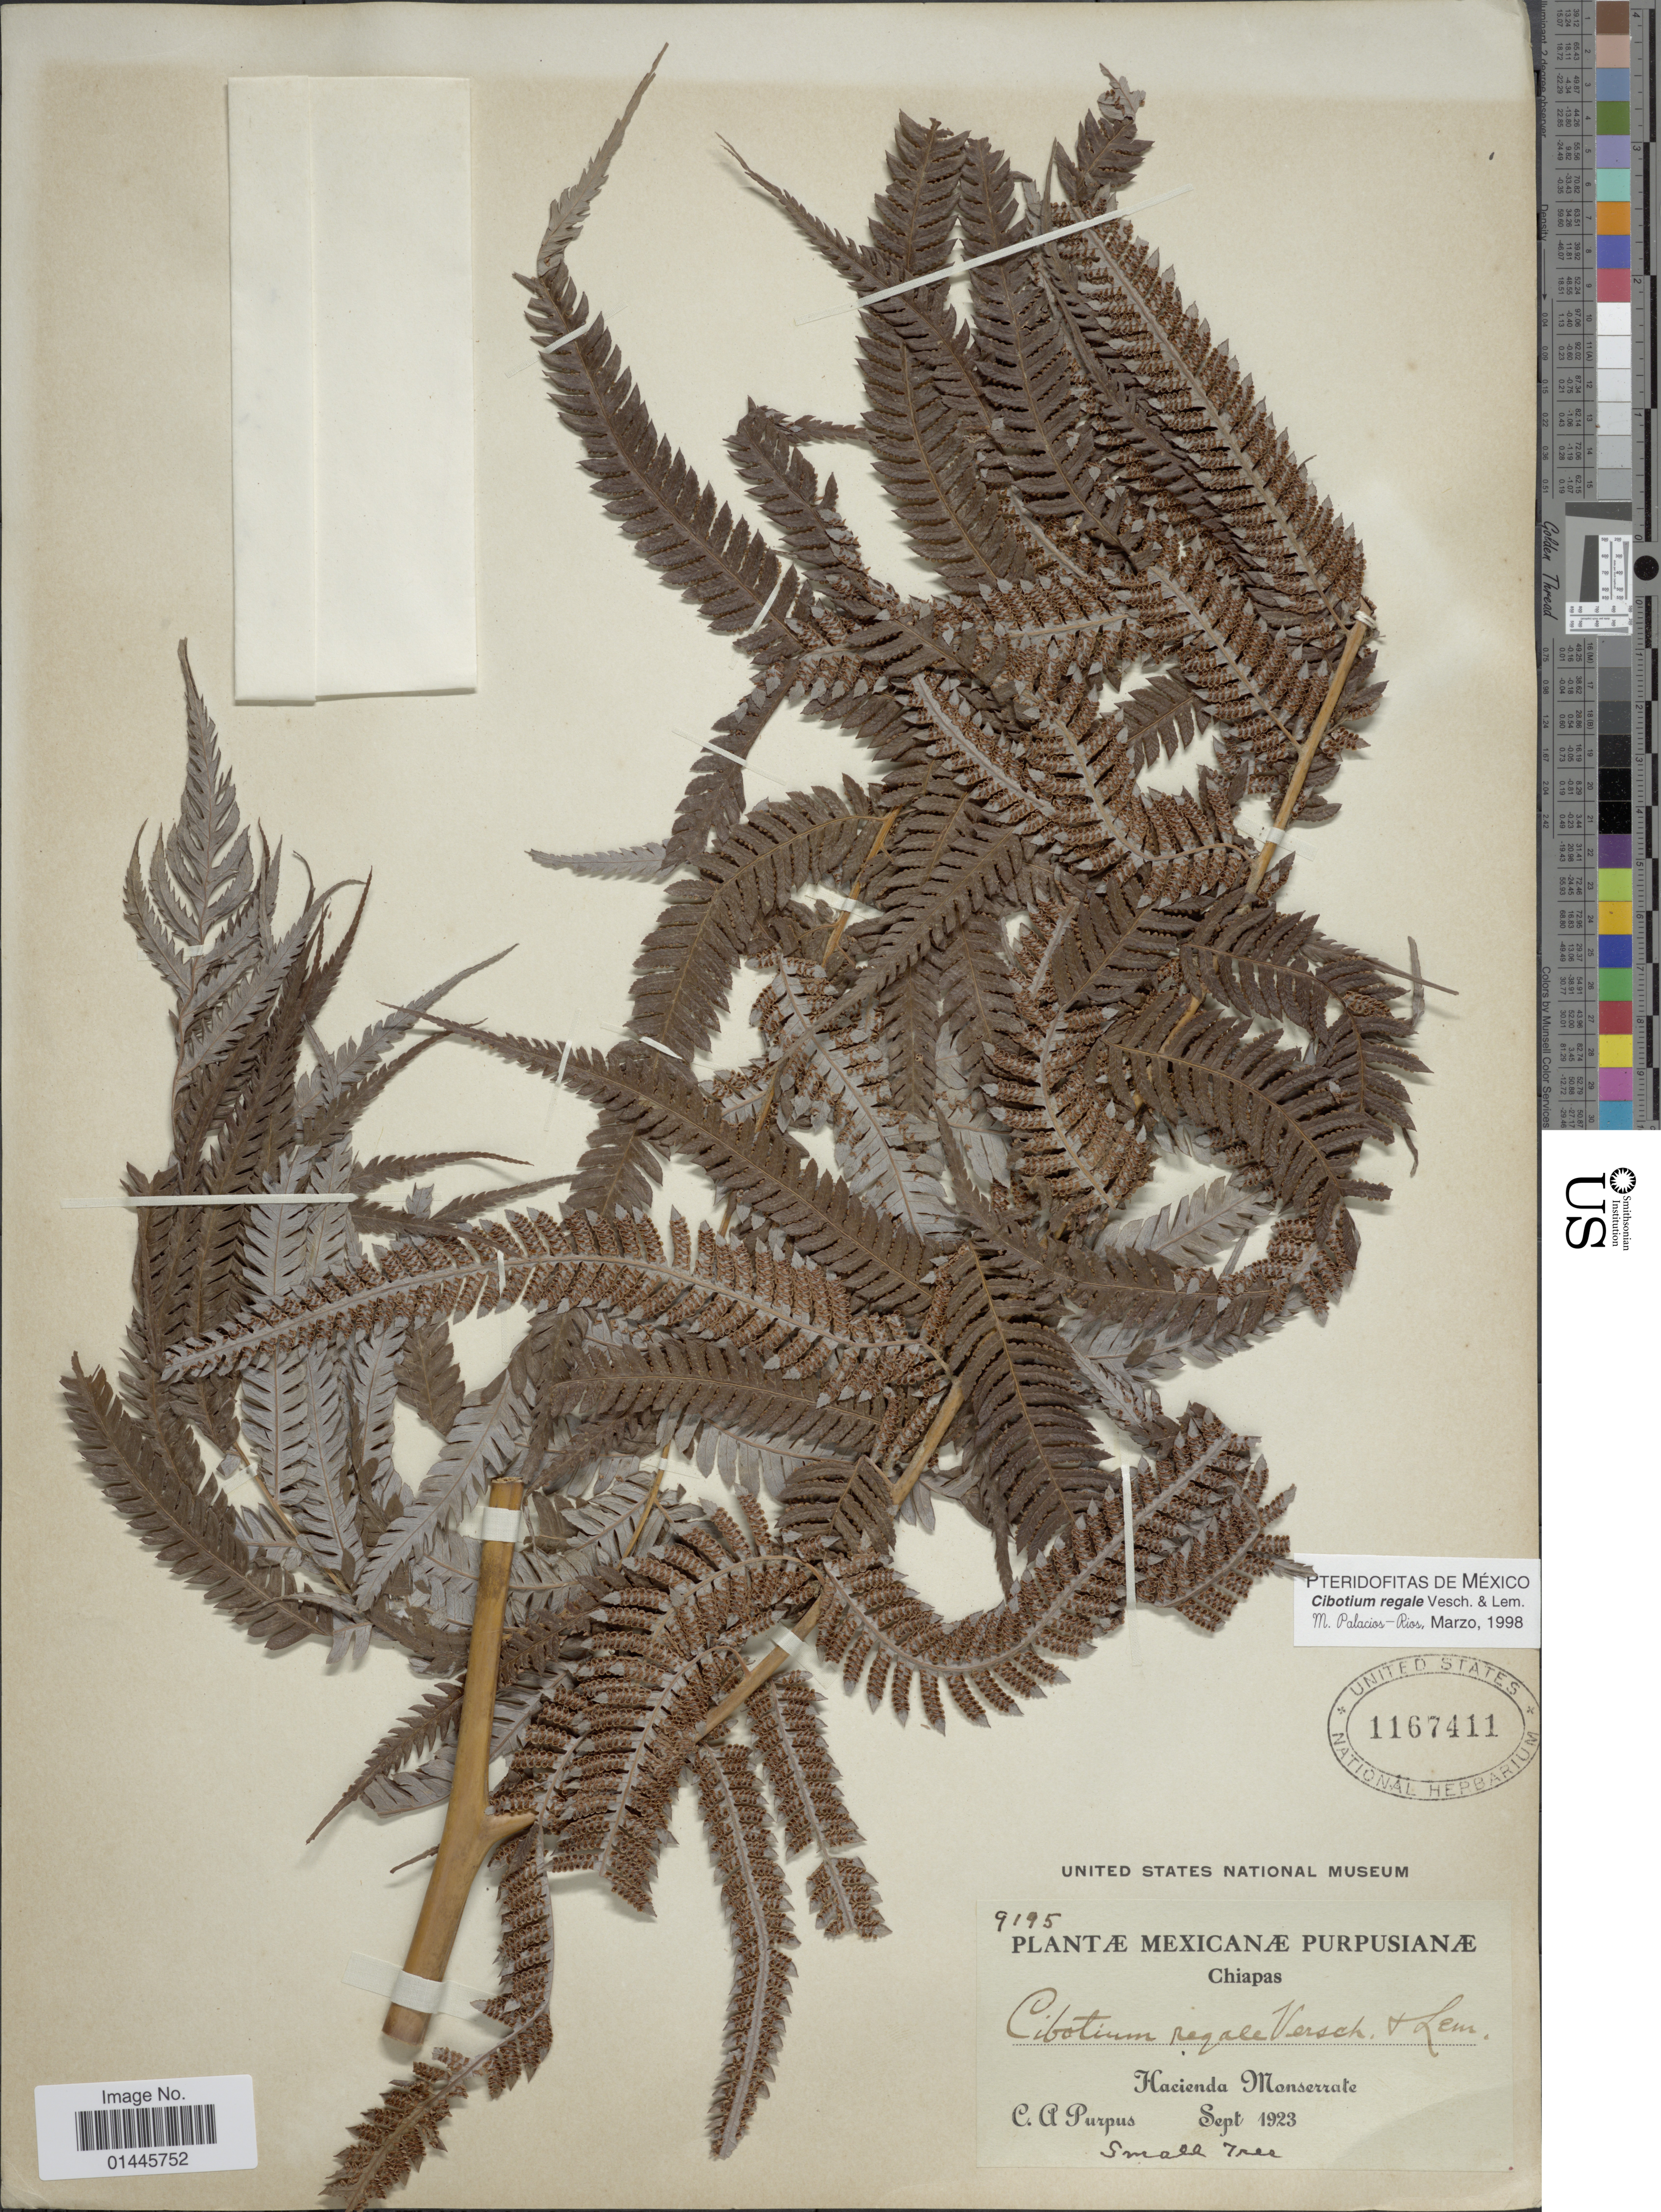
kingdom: Plantae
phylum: Tracheophyta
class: Polypodiopsida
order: Cyatheales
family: Cibotiaceae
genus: Cibotium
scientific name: Cibotium regale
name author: Verschaff. & Lem.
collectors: C. A. Purpus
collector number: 9195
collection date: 1923-09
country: Mexico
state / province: Chiapas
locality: Hacienda Monserate.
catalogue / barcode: US 1167411